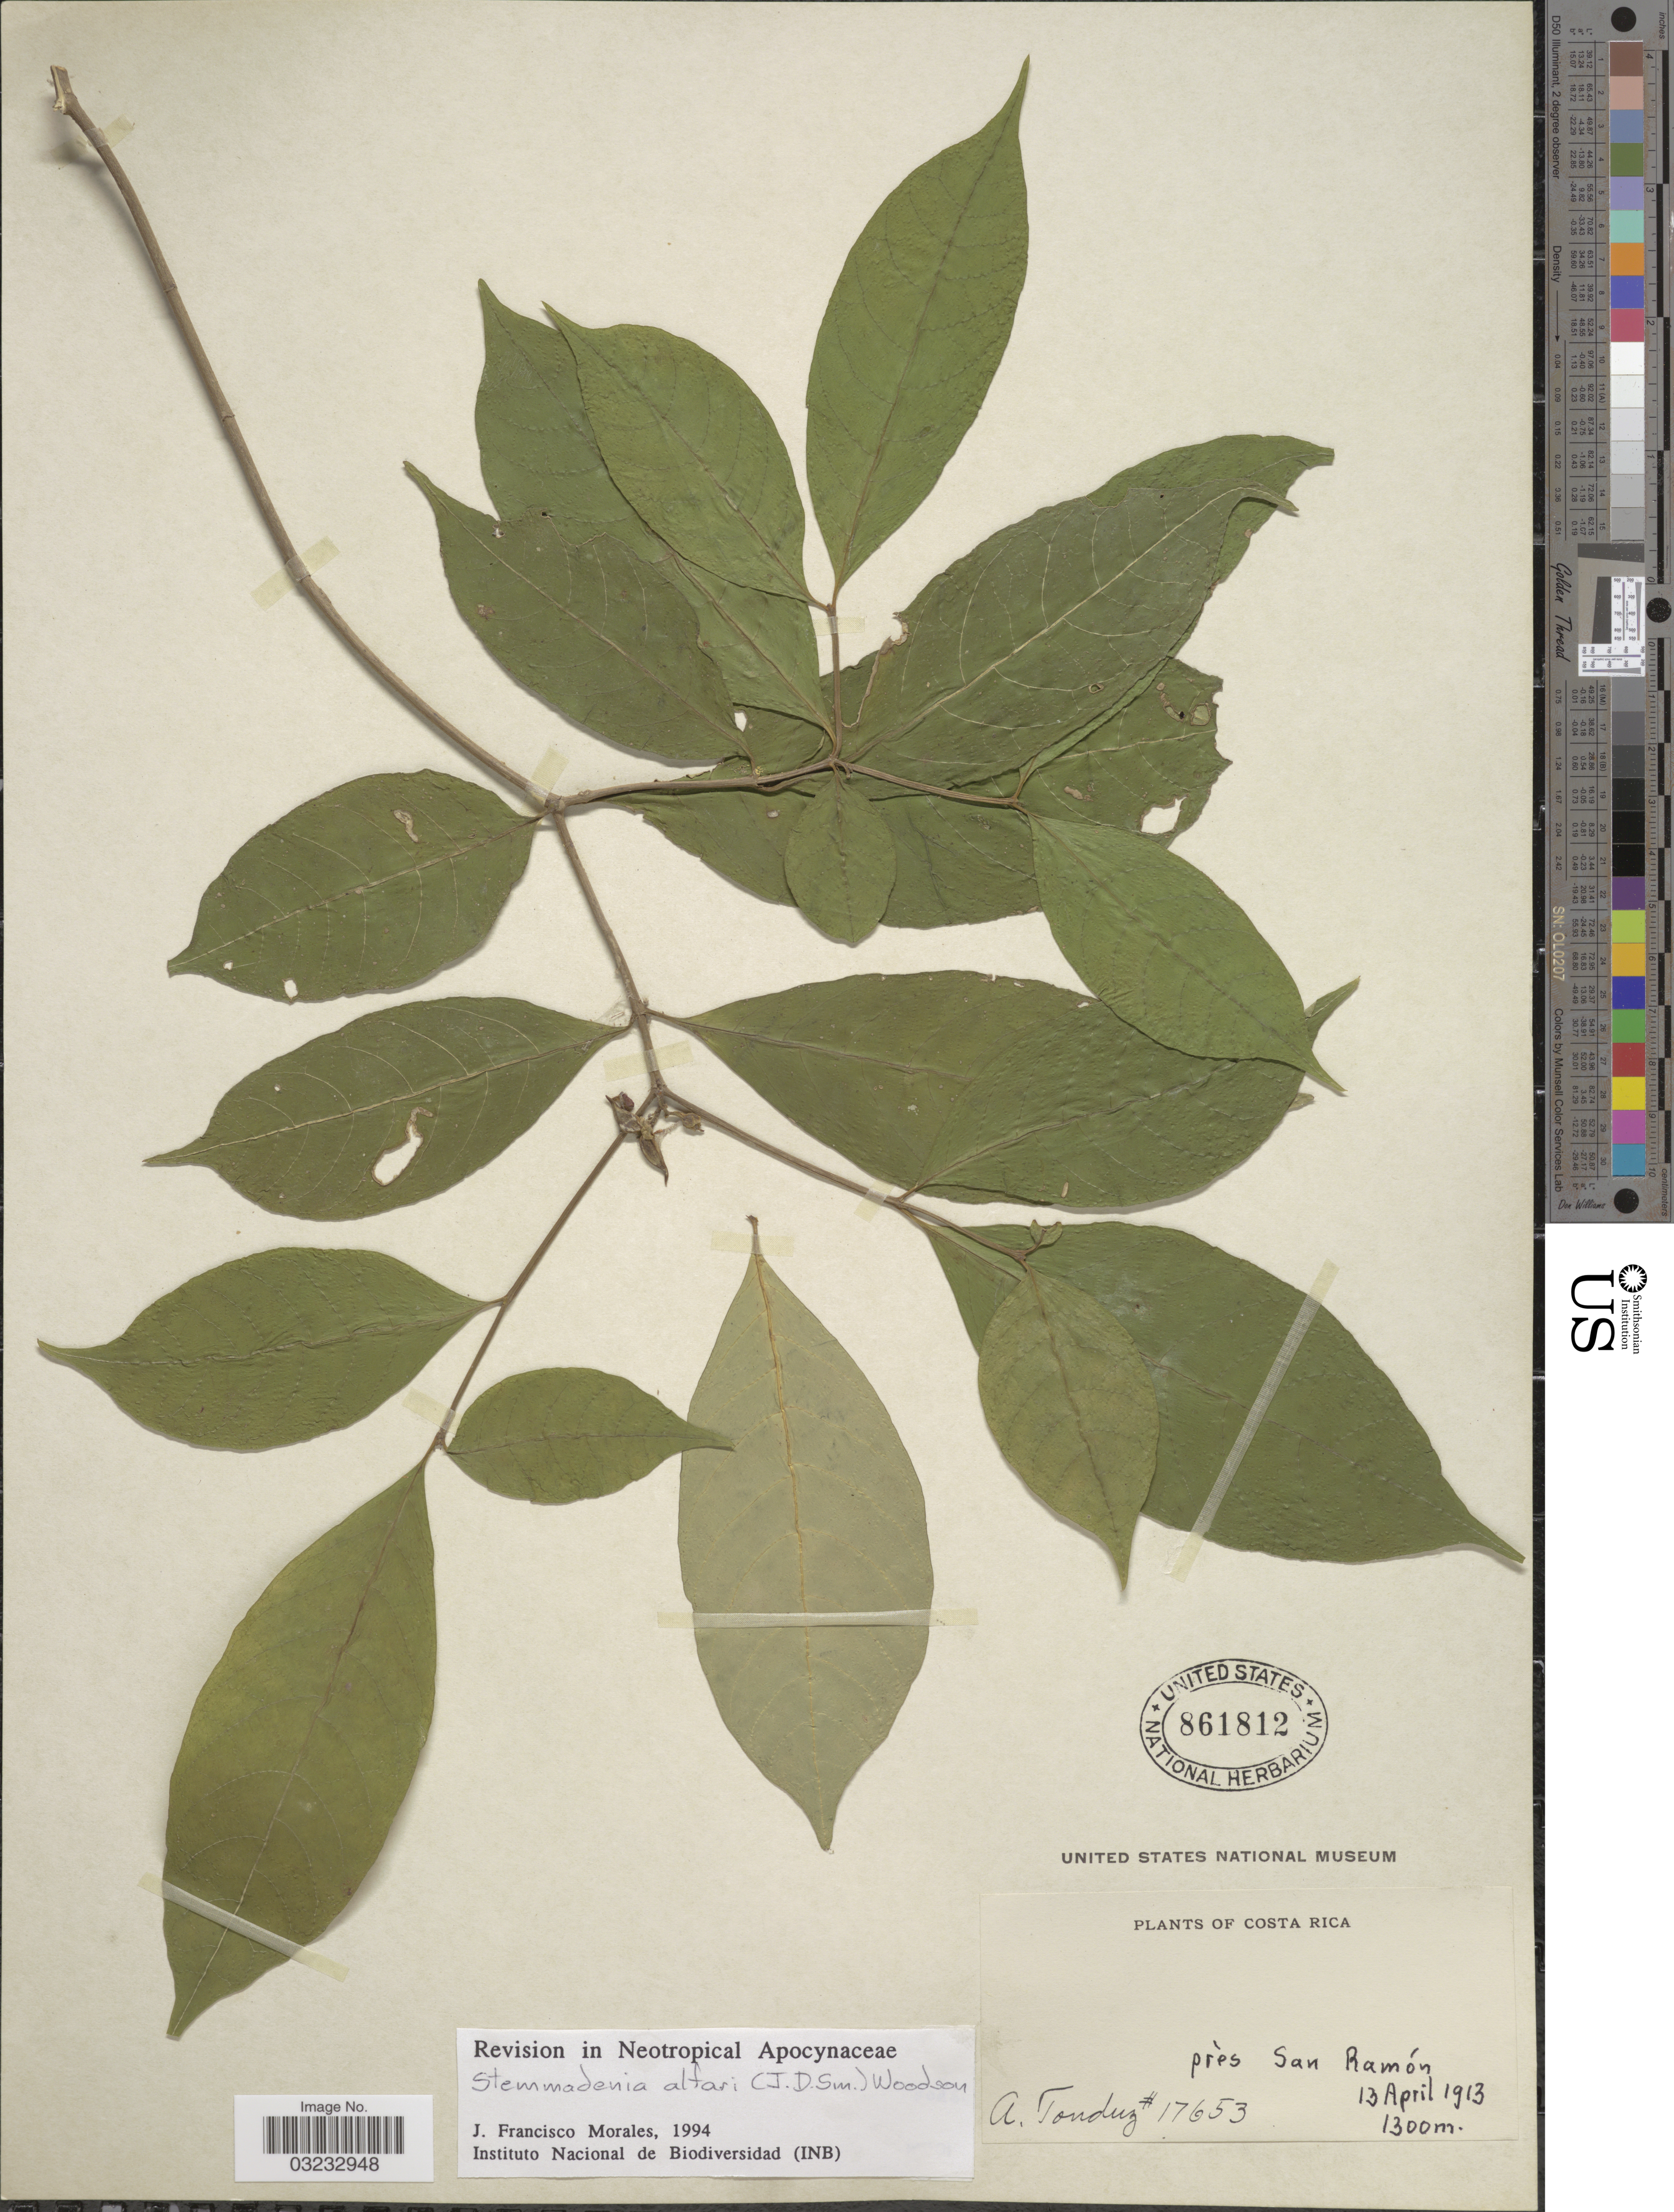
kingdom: Plantae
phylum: Tracheophyta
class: Magnoliopsida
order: Gentianales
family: Apocynaceae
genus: Stemmadenia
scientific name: Stemmadenia alfaroi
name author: (Donn. Sm.) Woodson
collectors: A. Tonduz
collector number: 17653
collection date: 1913-04-13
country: Costa Rica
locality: Près San Ramón.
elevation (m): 1300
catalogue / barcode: US 861812